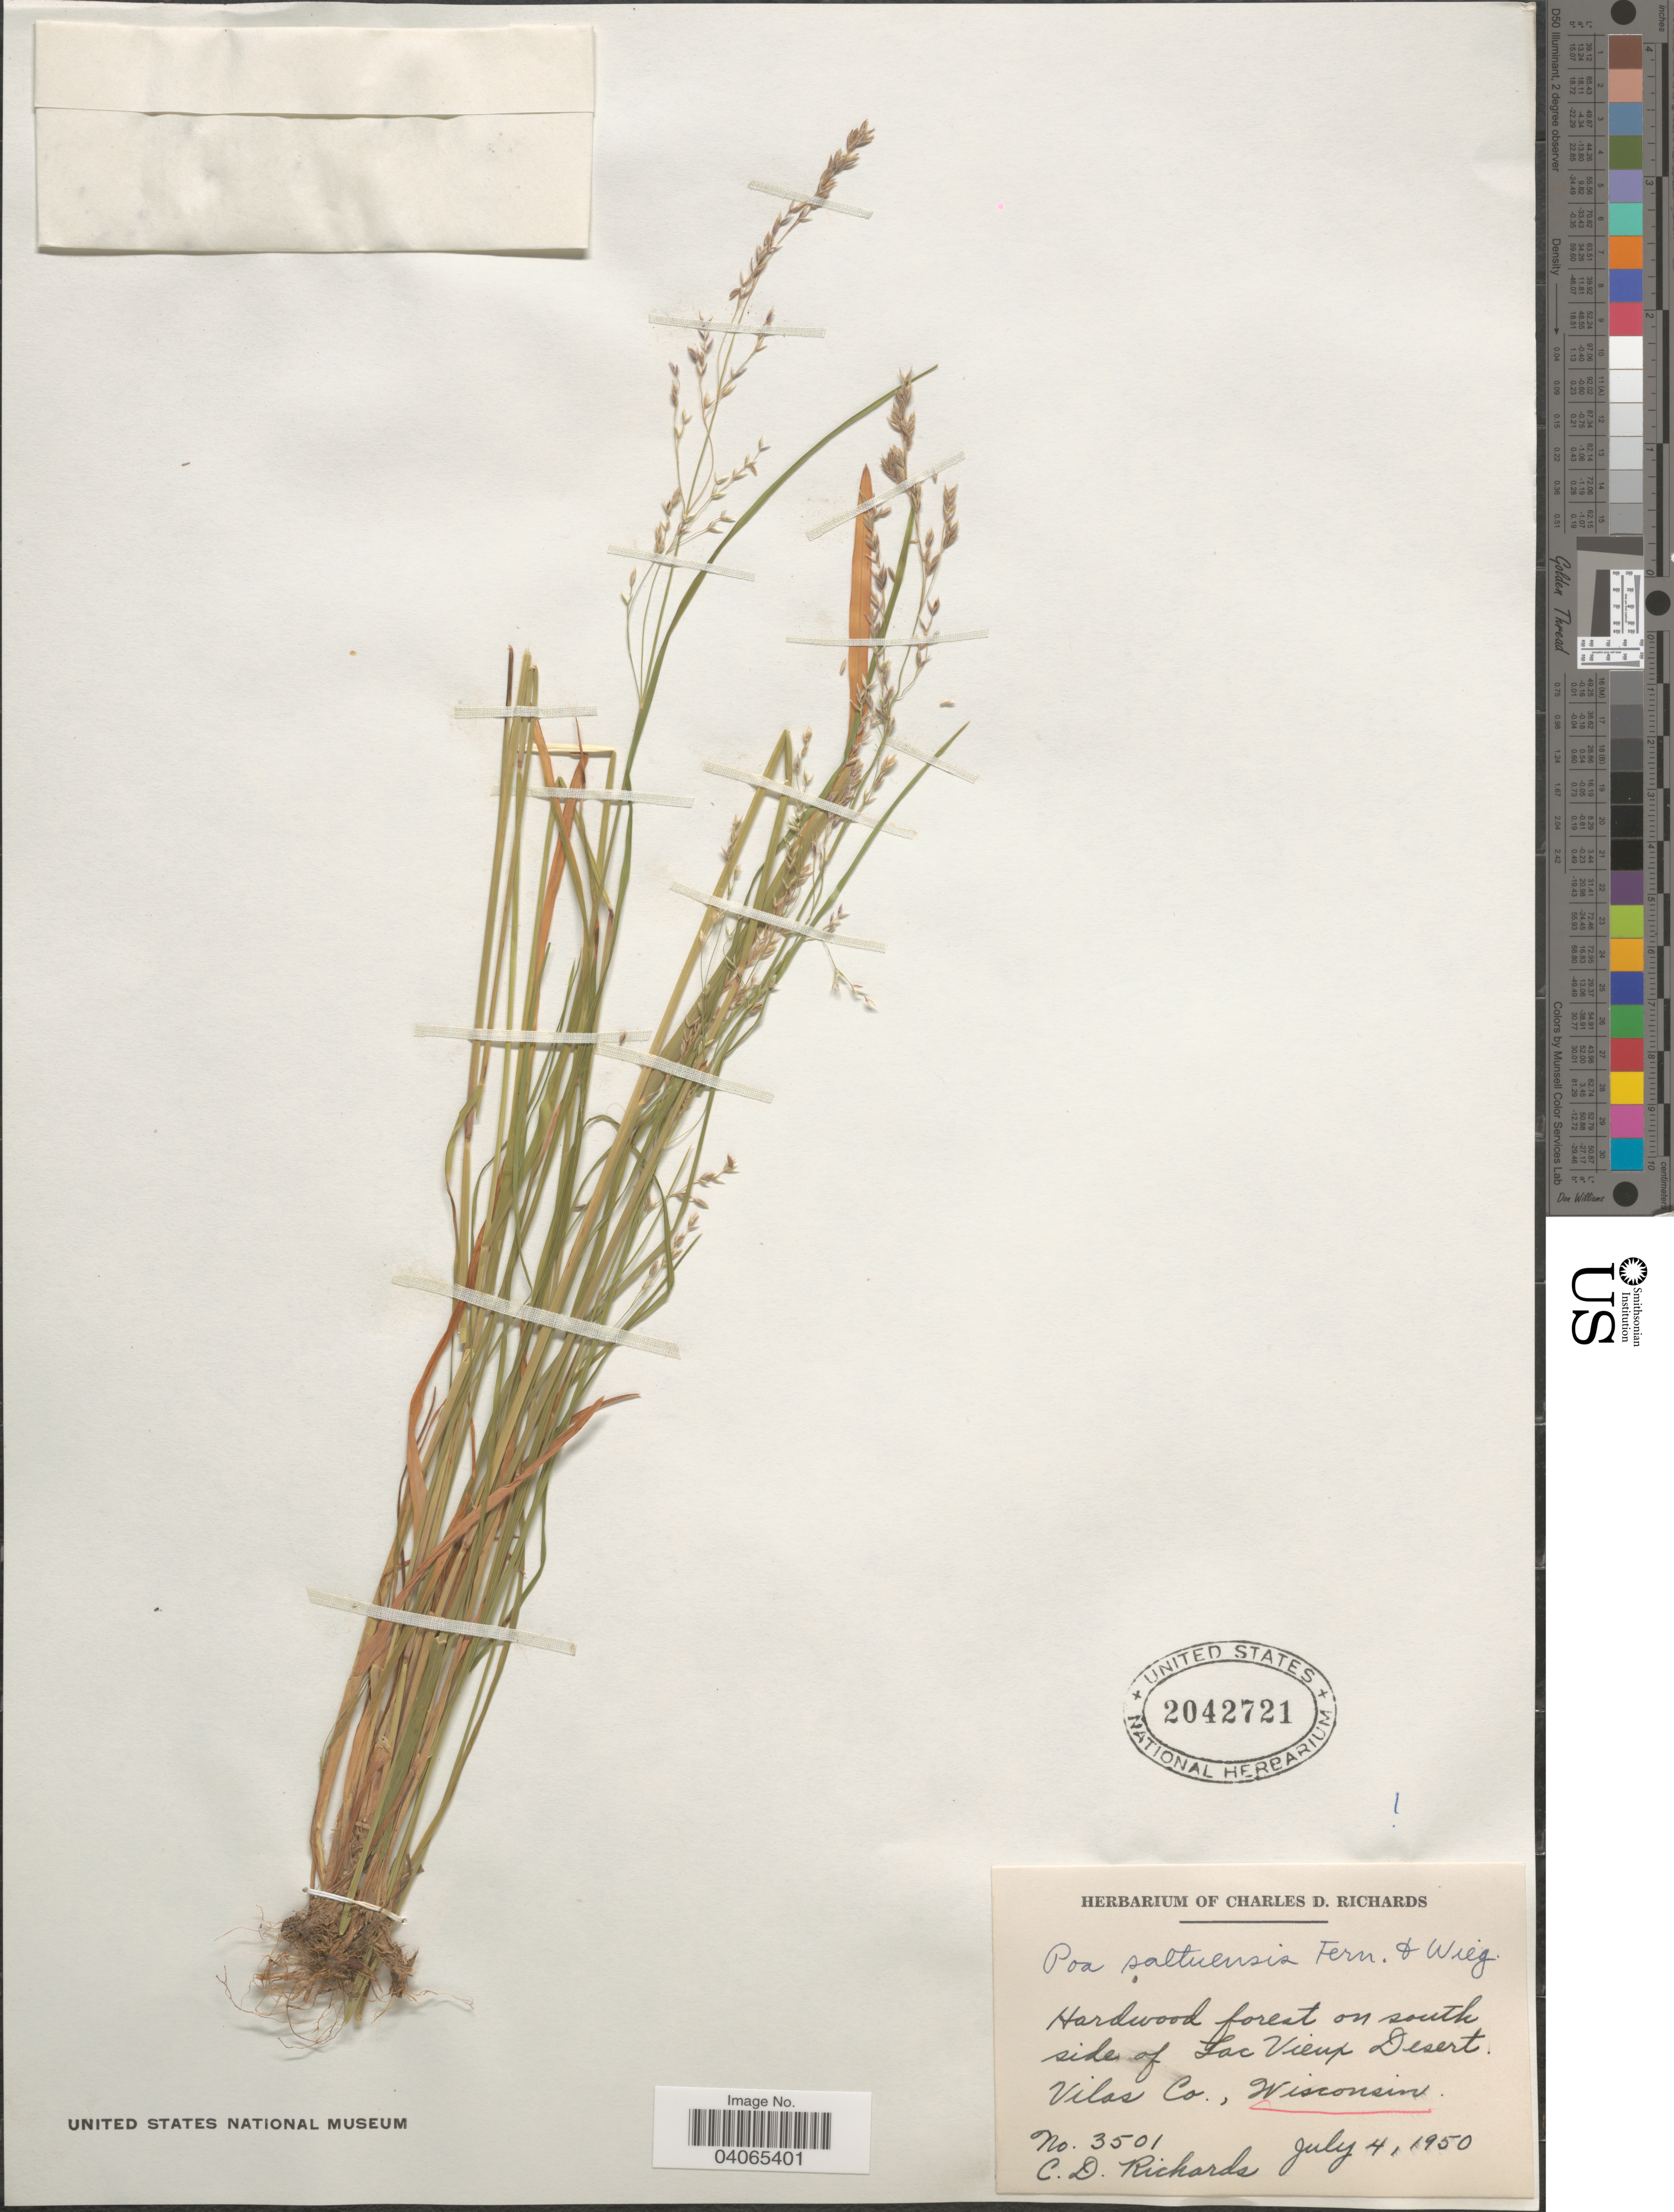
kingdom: Plantae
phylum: Tracheophyta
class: Liliopsida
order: Poales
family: Poaceae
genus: Poa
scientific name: Poa saltuensis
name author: Fernald & Wiegand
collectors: C. Richards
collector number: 3501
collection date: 1950-07-04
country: United States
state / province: Wisconsin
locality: Hardwood forest on south side of Lac Vieux Desert. Vilas Co.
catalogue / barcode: US 2042721